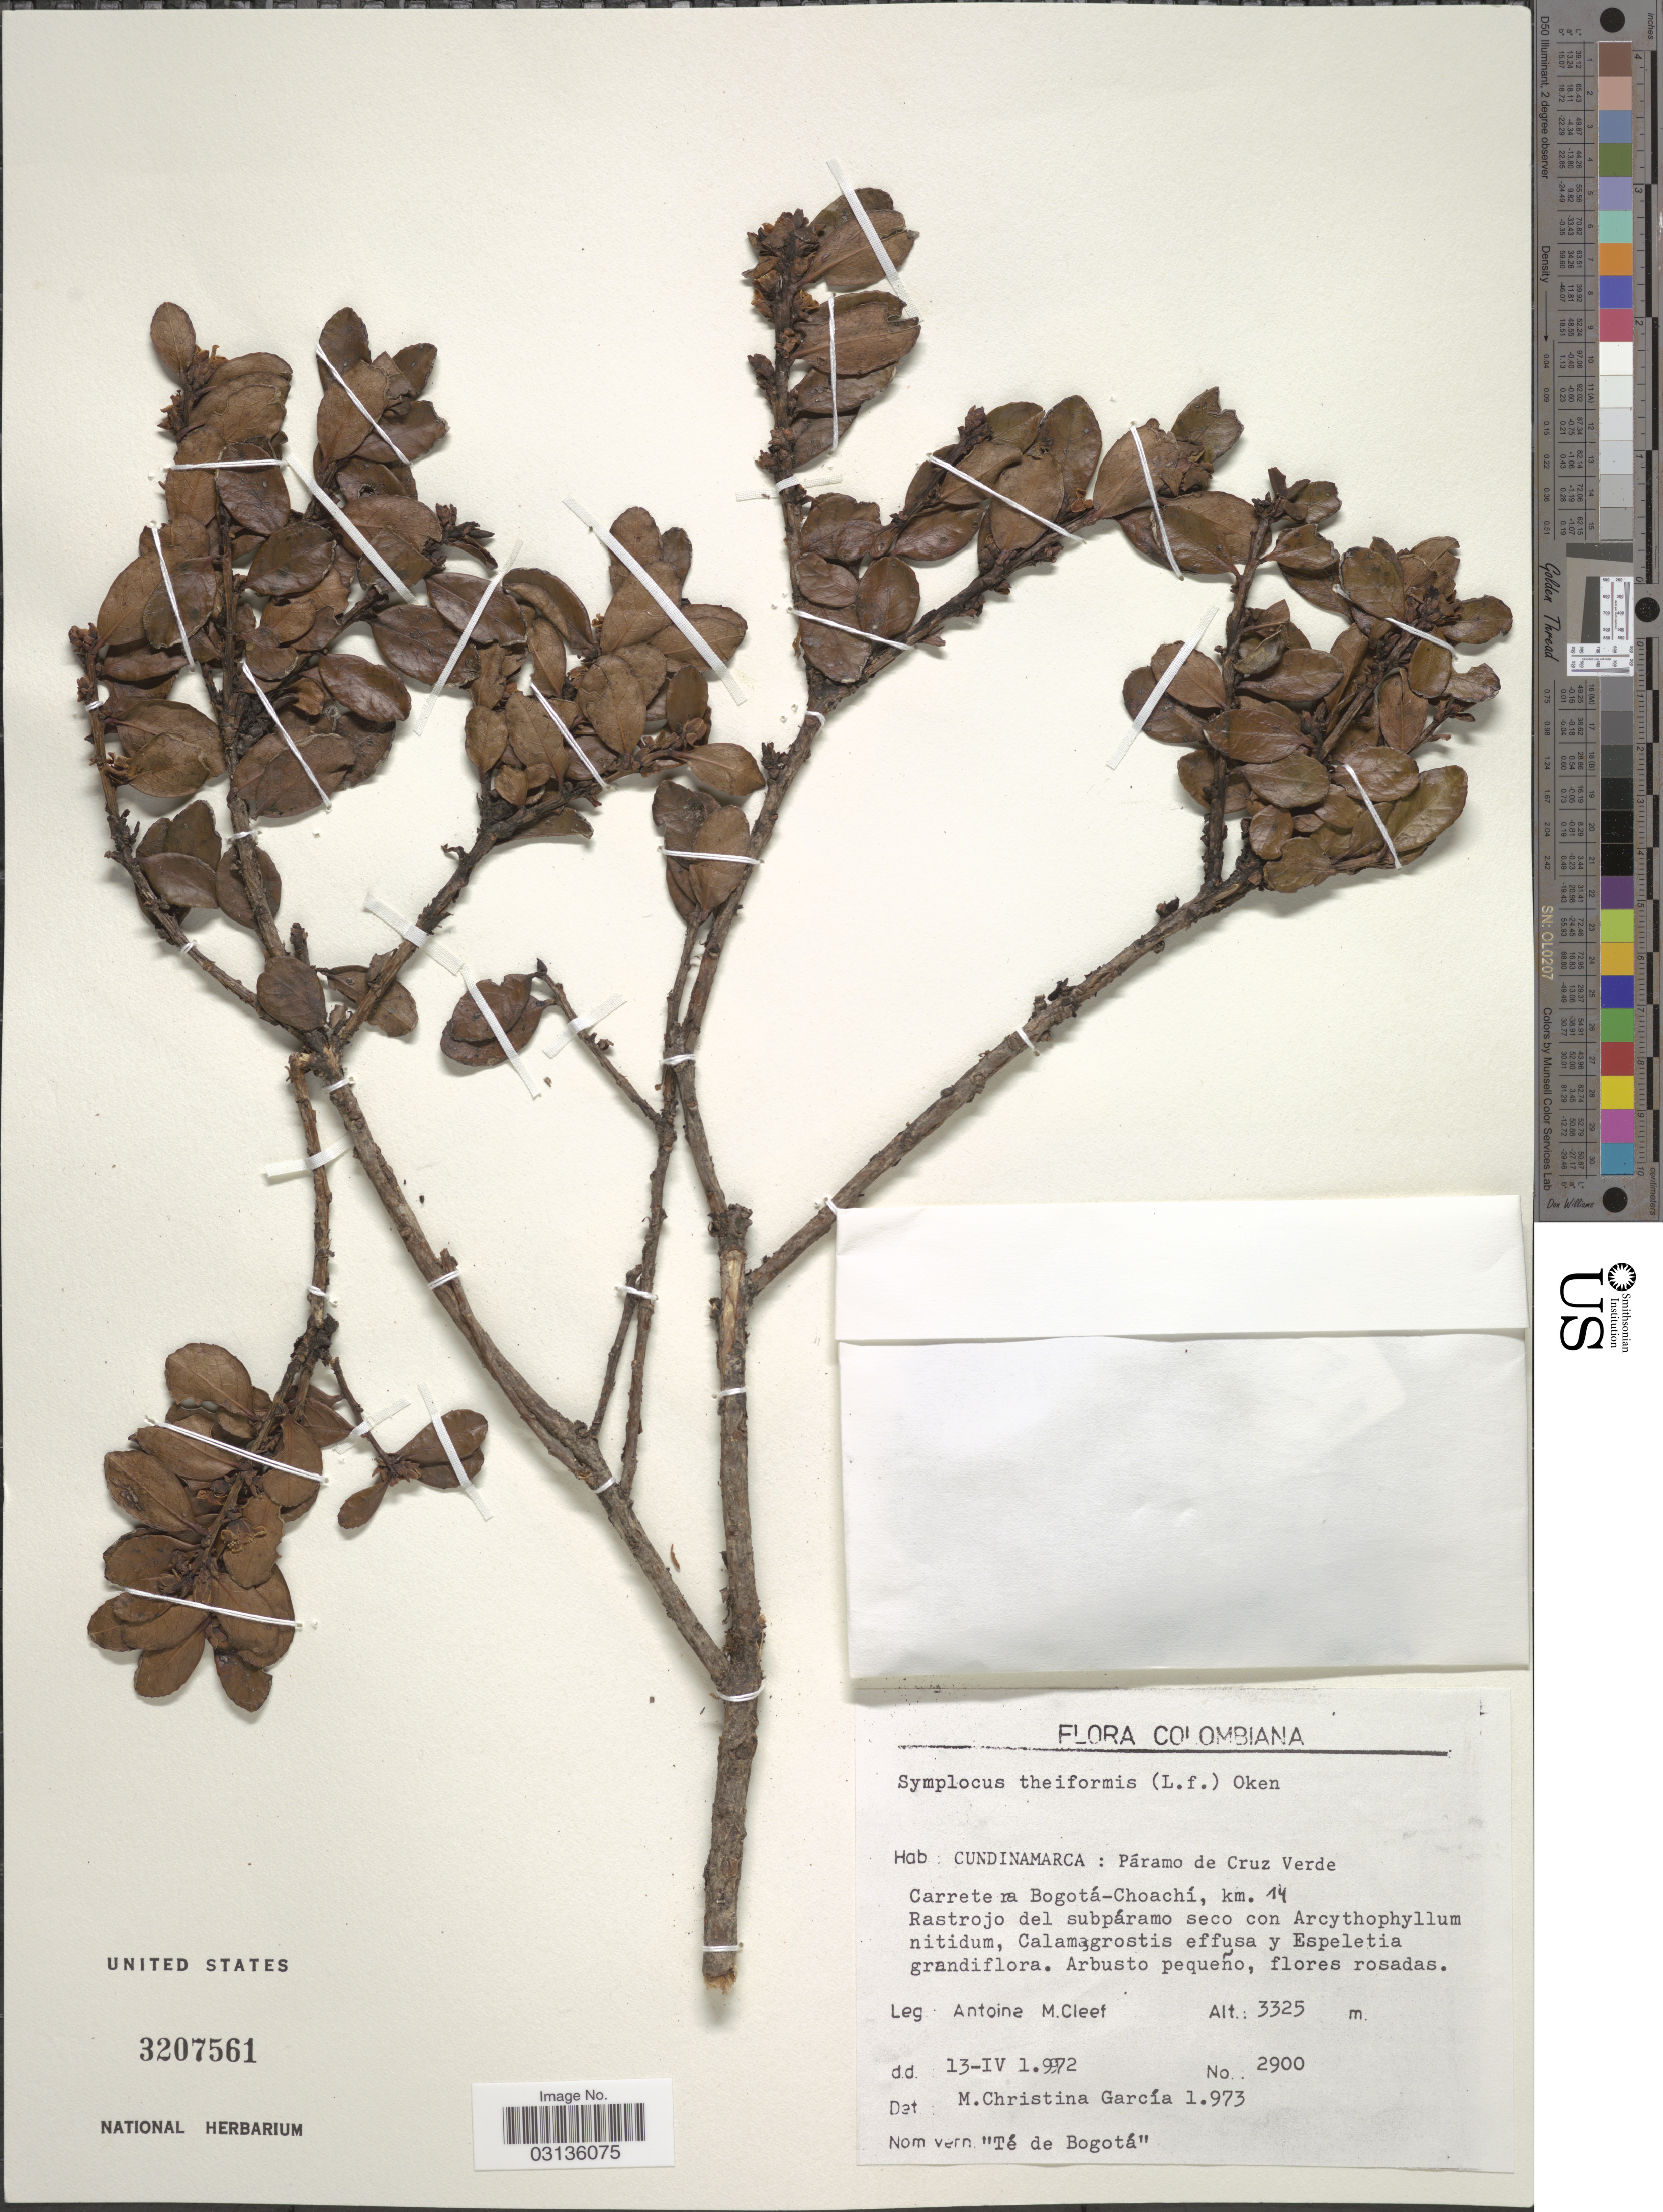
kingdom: Plantae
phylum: Tracheophyta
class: Magnoliopsida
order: Ericales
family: Symplocaceae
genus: Symplocos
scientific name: Symplocos theiformis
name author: (L. f.) Oken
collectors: A. M. Cleef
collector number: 2900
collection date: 1972-04-13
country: Colombia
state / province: Cundinamarca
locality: Páramo de Cruz Verde. Carretera Bogotá-Choachí, km. 14.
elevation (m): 3325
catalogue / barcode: US 3207561